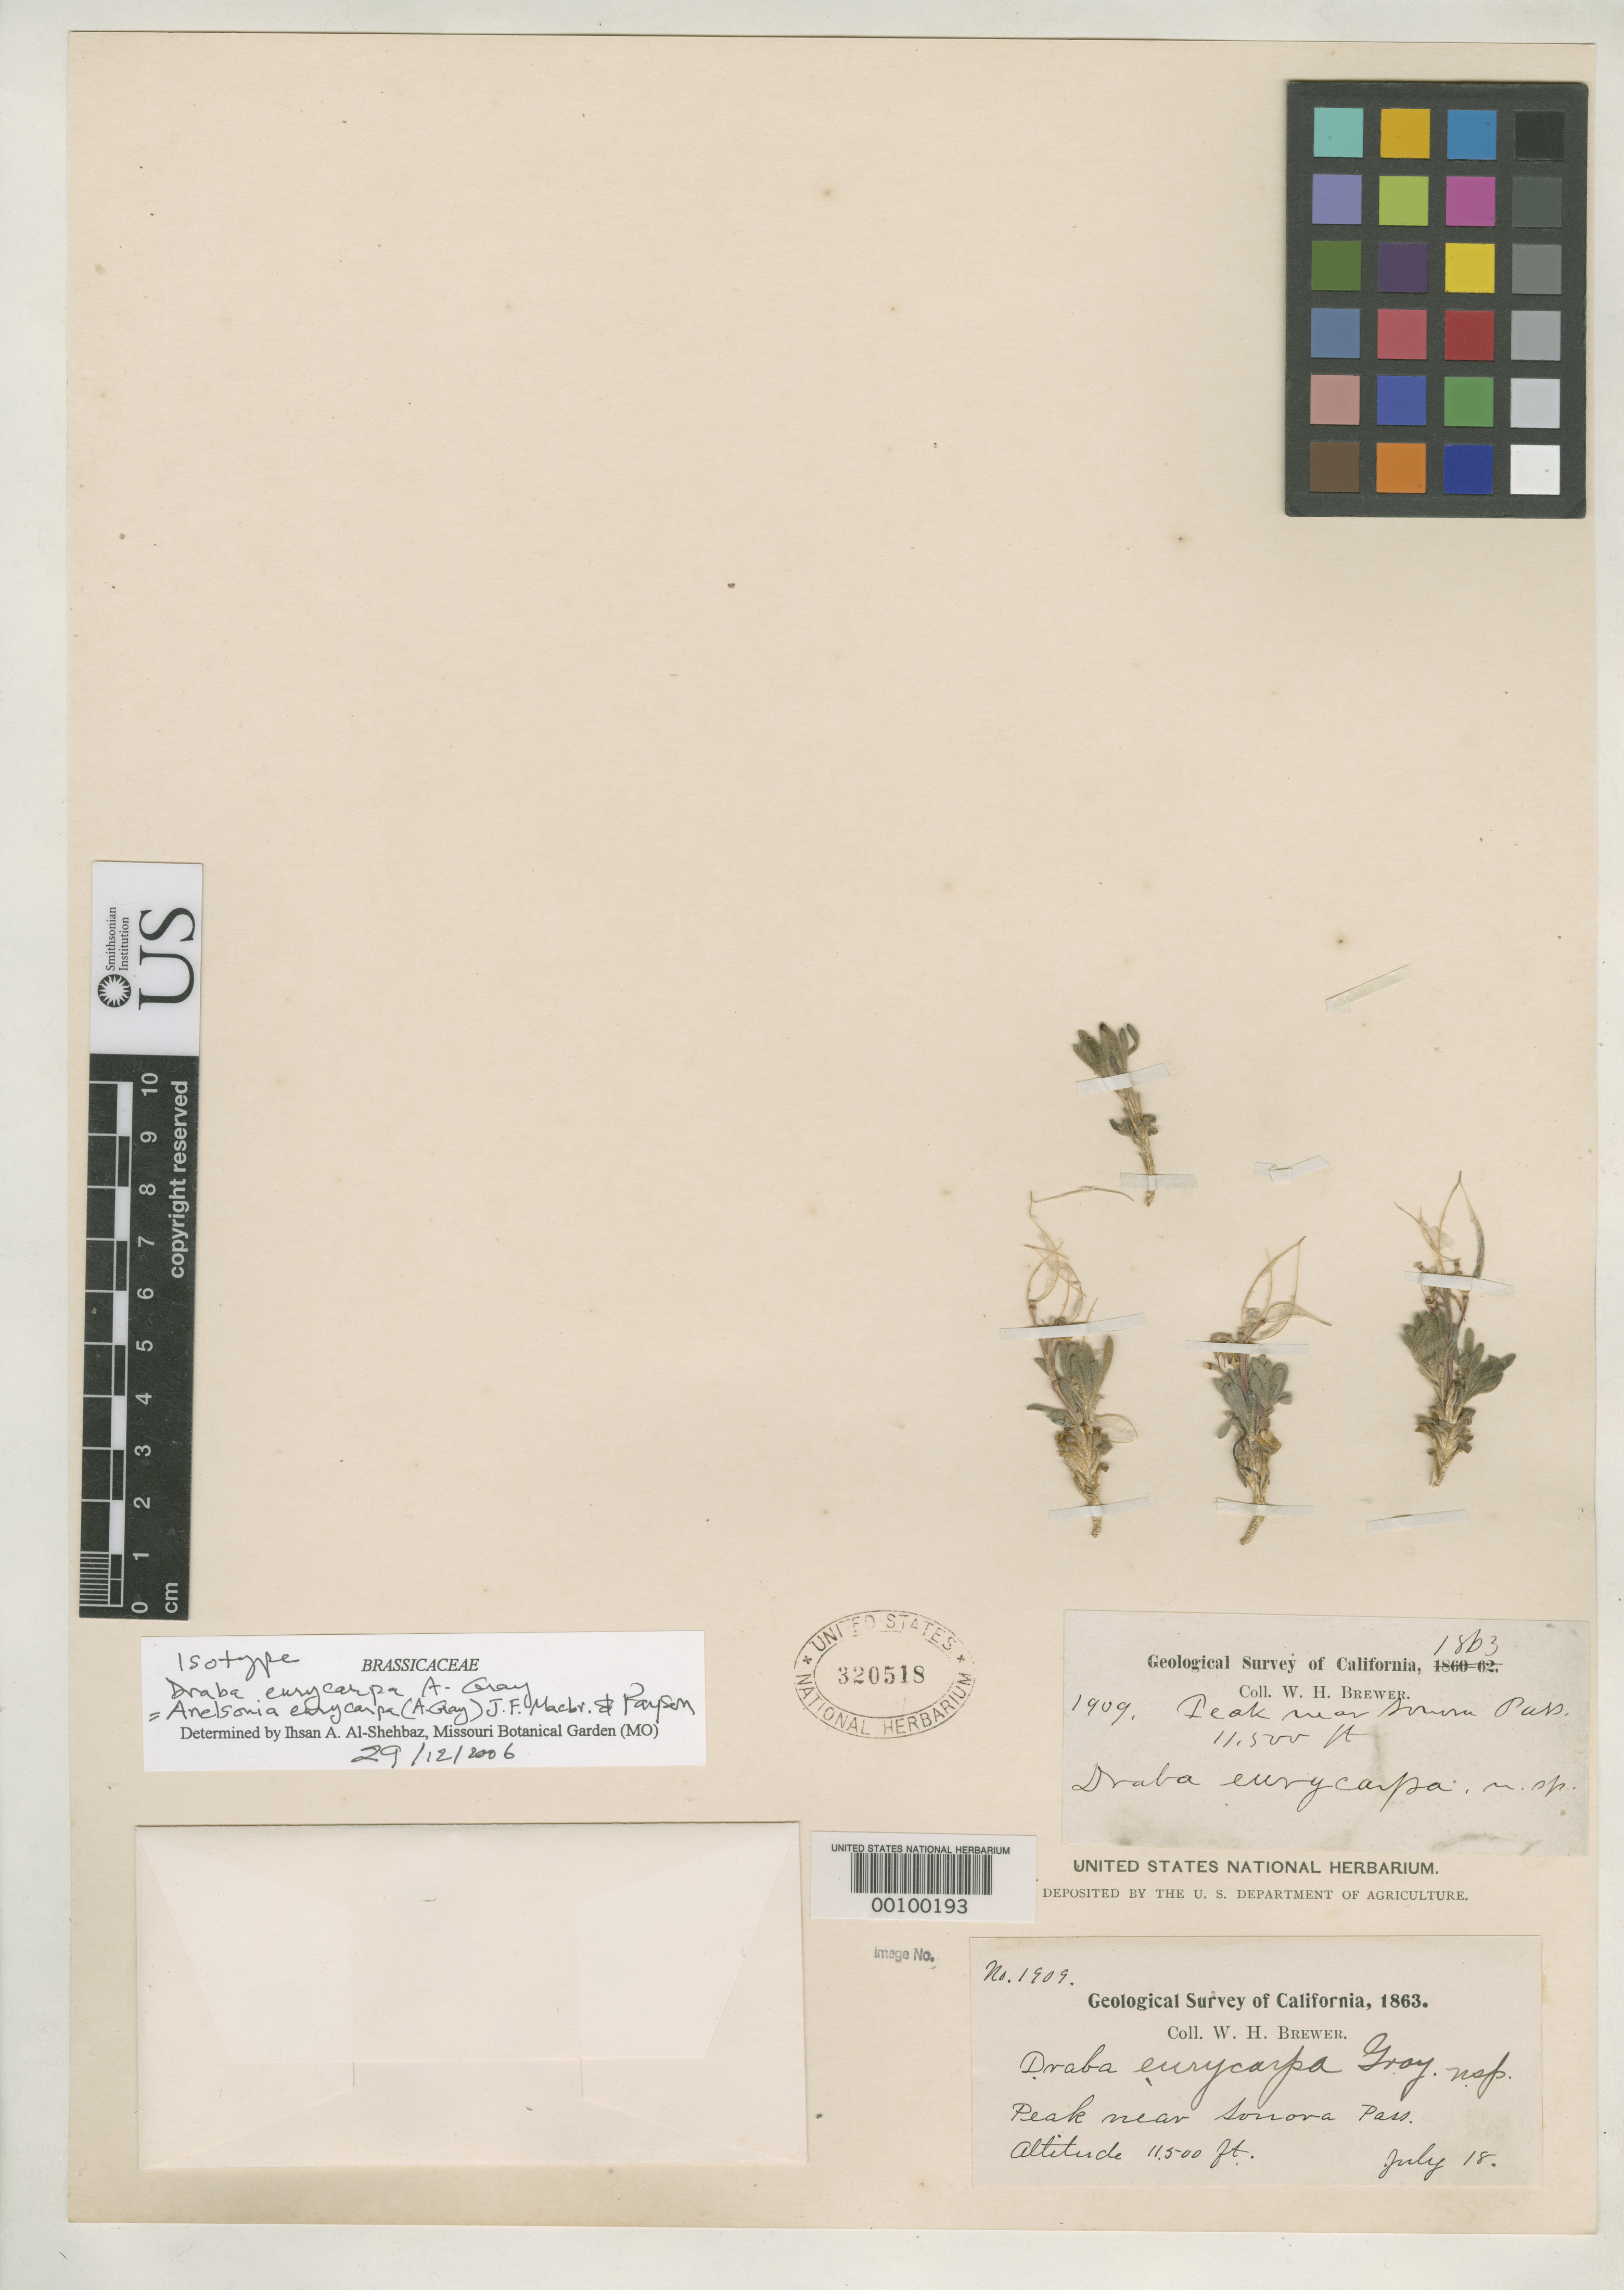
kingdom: Plantae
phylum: Tracheophyta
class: Magnoliopsida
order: Brassicales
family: Brassicaceae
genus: Draba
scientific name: Draba eurycarpa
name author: A. Gray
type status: Isotype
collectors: W. H. Brewer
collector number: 1909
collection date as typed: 18 Jul 1863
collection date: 1863-07-18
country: United States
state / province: California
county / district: Mono/Tuolumne/Alpine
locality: Sierra Nevada Mts., Sonora Pass.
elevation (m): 3505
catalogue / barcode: US 320518